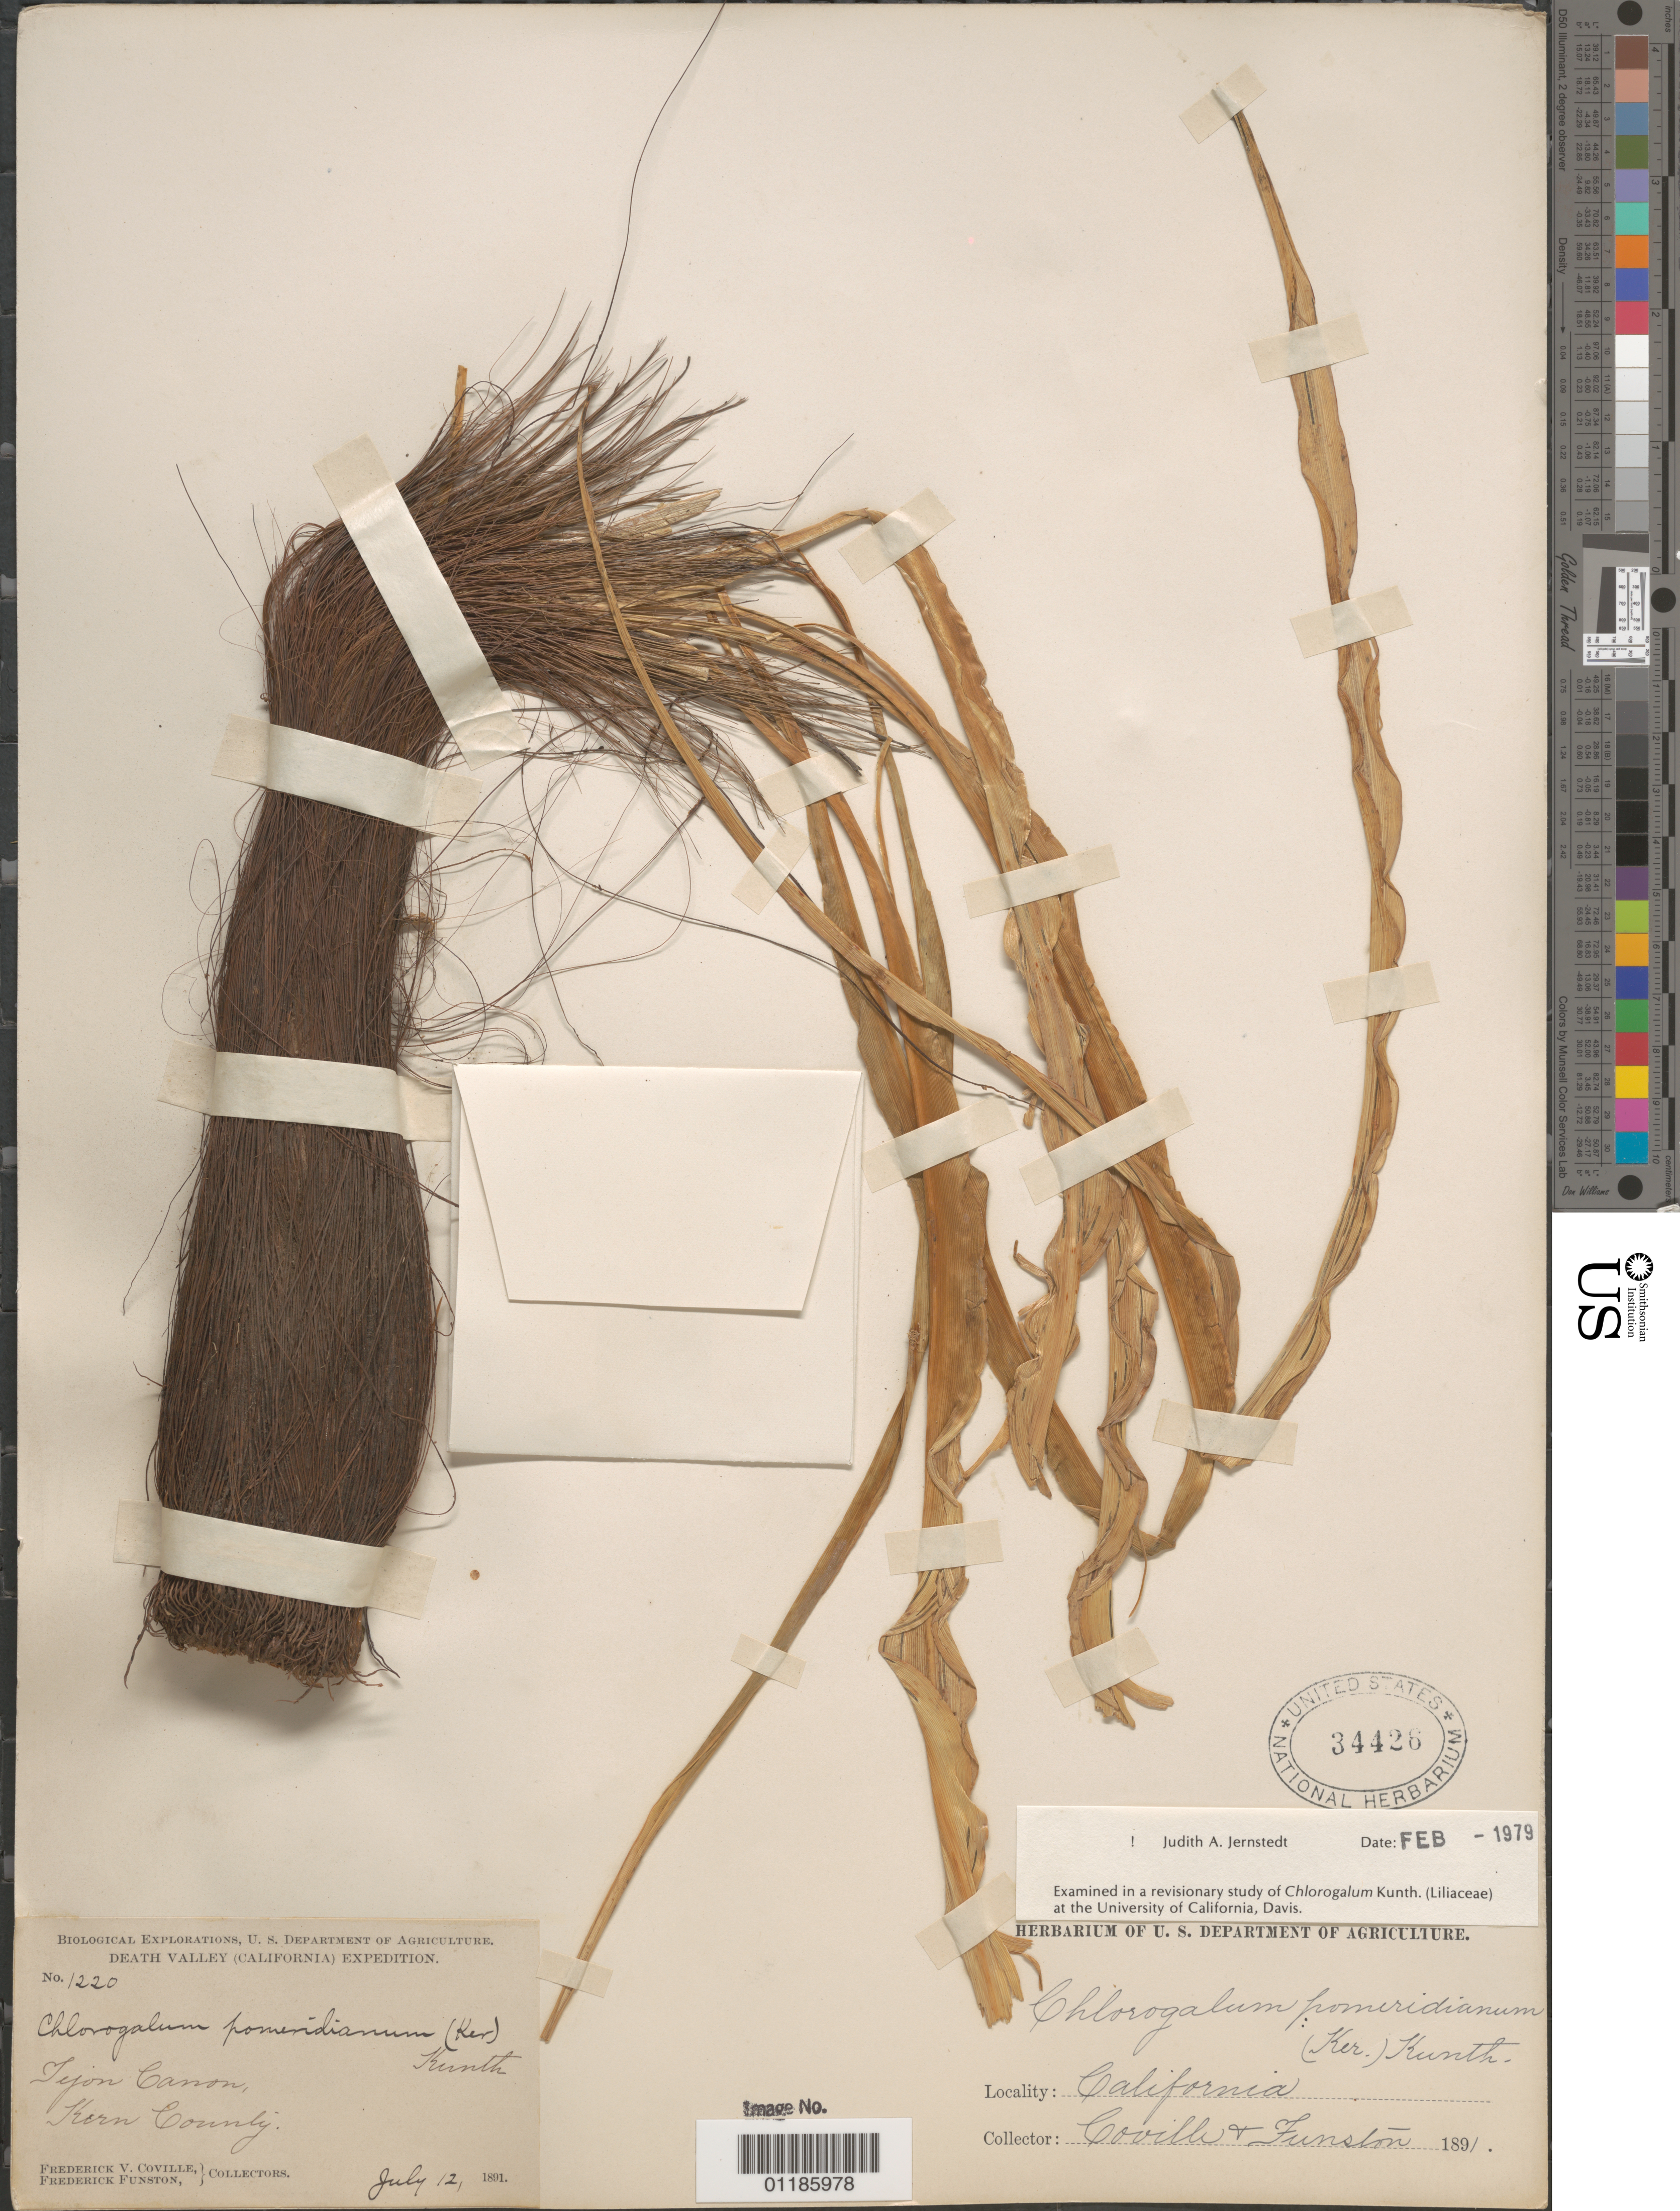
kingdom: Plantae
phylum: Tracheophyta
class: Liliopsida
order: Asparagales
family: Asparagaceae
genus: Chlorogalum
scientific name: Chlorogalum pomeridianum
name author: (DC.) Kunth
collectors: F. V. Coville & F. Funston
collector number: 1220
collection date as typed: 12 Jul 1891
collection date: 1891-07-12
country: United States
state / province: California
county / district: Kern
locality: Tejon Canyon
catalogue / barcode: US 34426